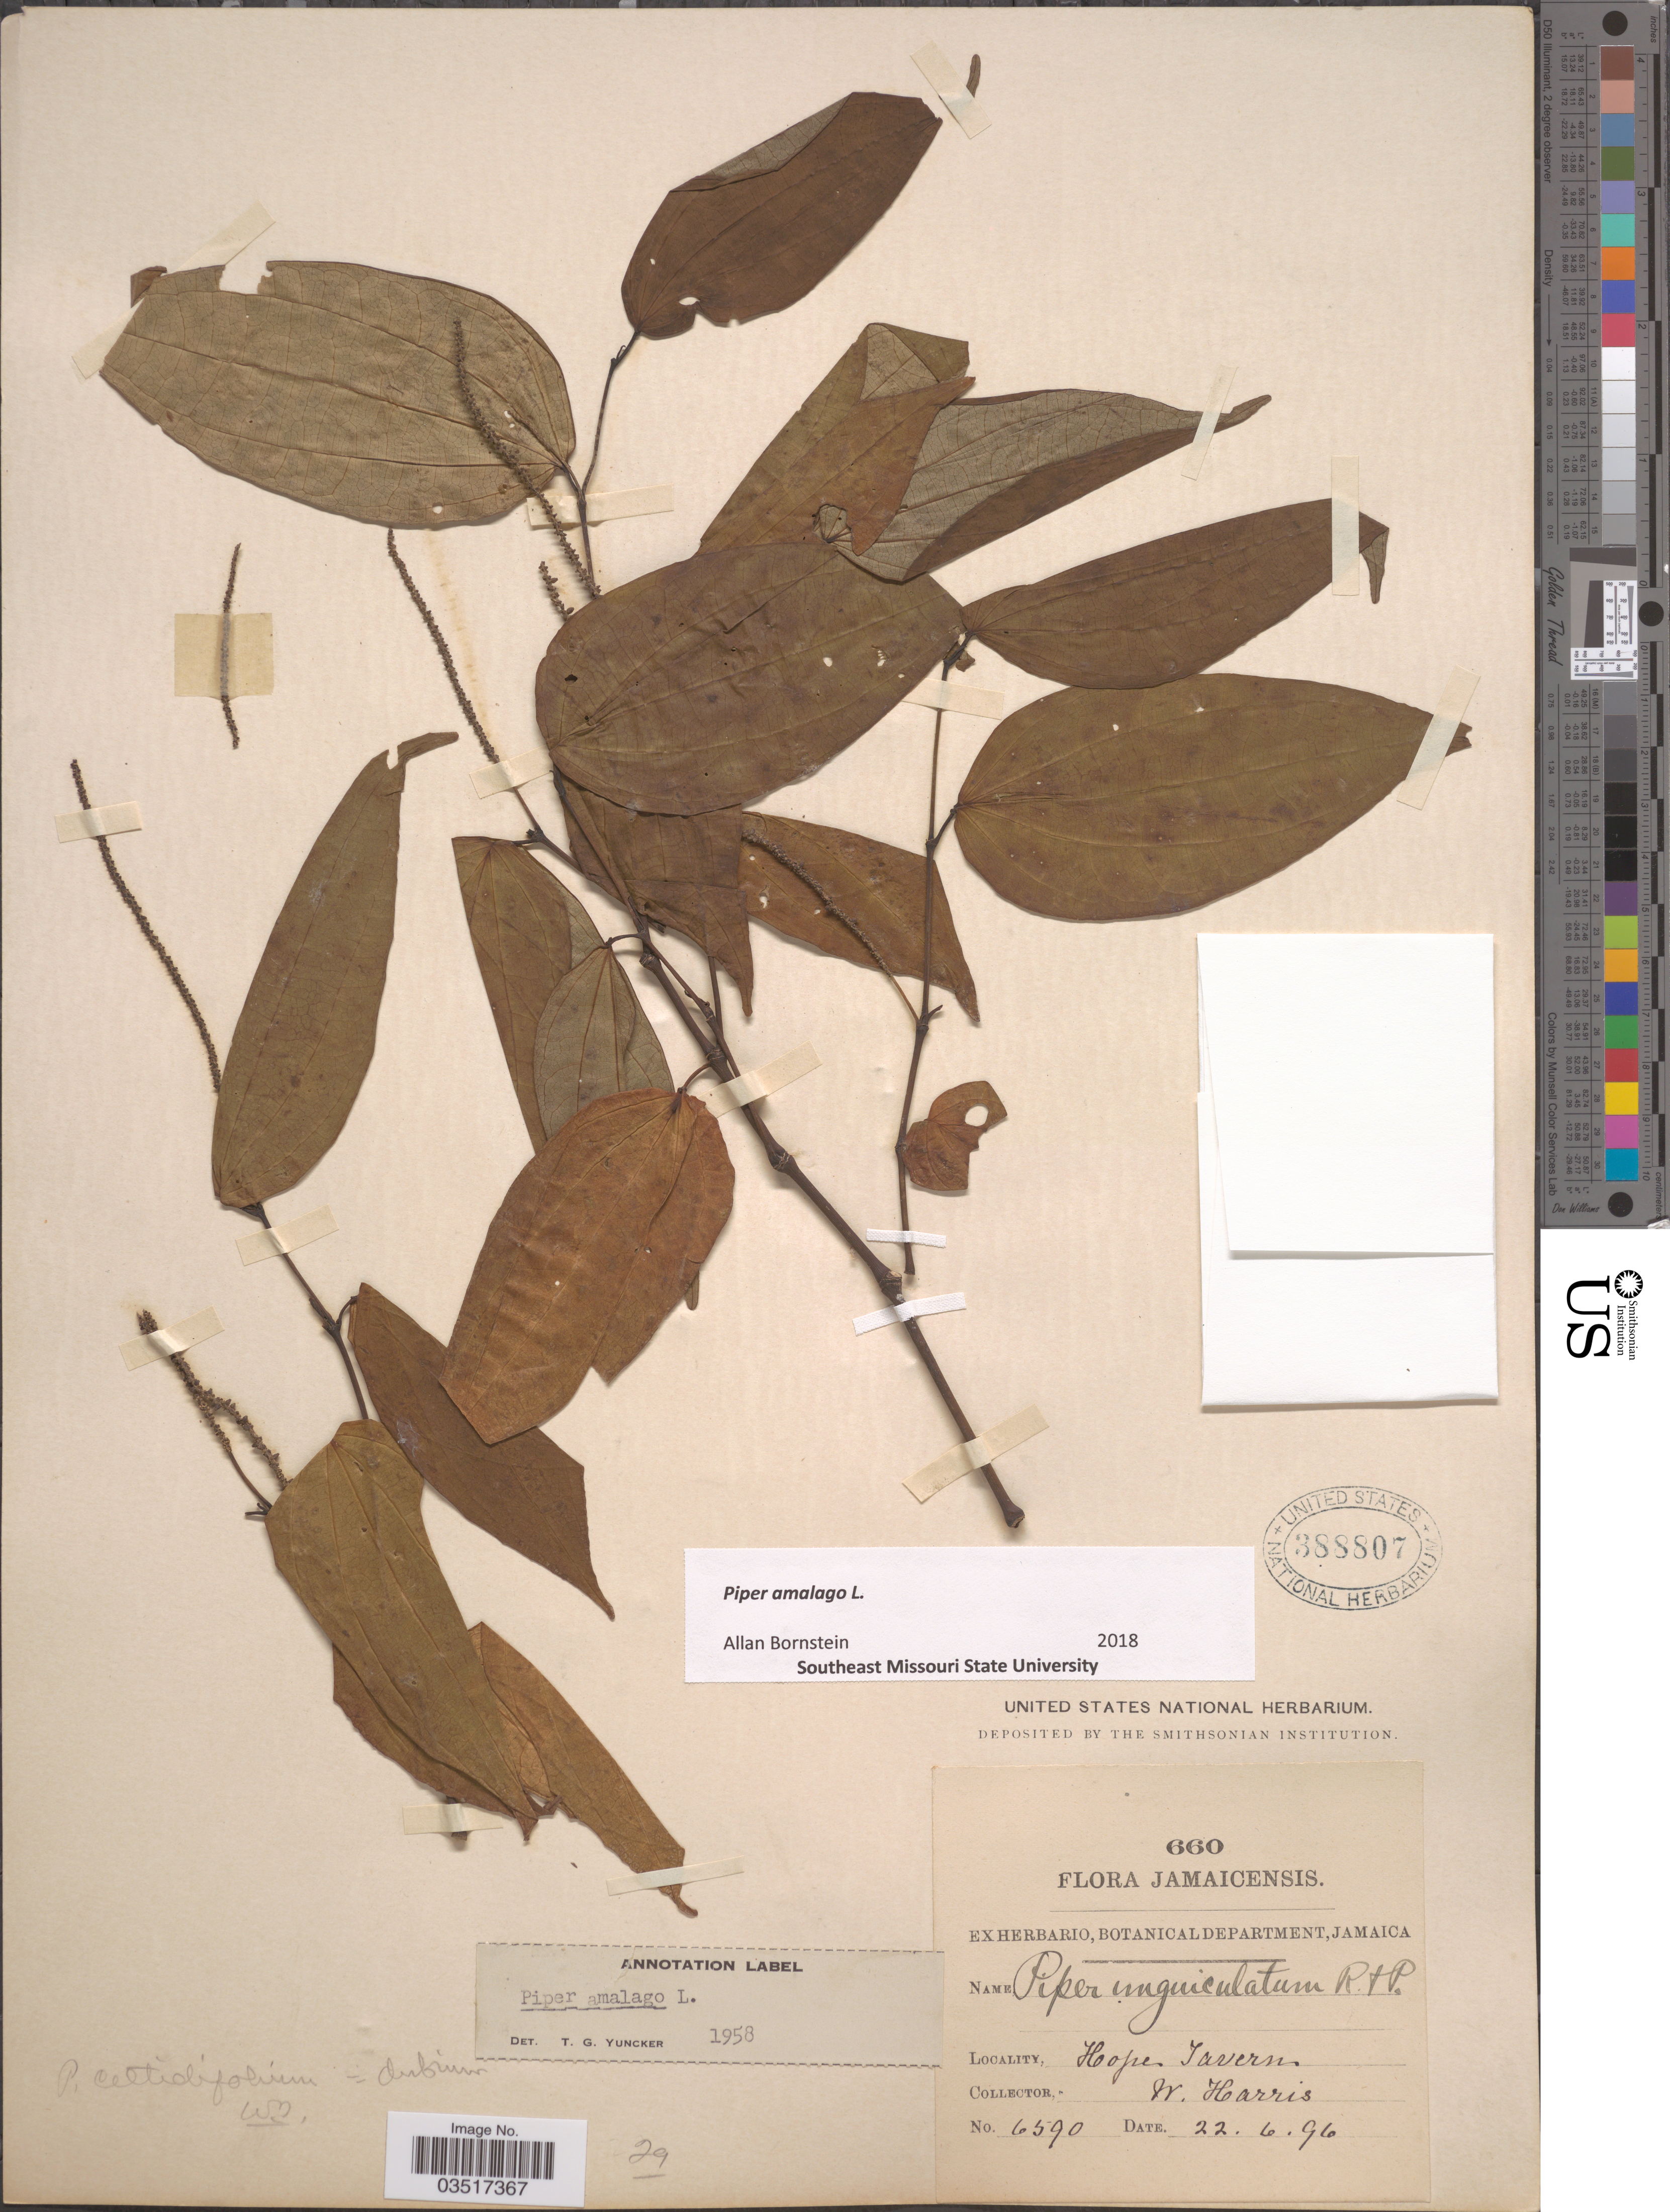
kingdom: Plantae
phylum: Tracheophyta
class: Magnoliopsida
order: Piperales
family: Piperaceae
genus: Piper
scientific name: Piper amalago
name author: L.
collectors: W. Harris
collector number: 6590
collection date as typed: Transcribed d/m/y: 22/6/96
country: Jamaica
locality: Hoope Tavern.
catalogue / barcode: US 388807